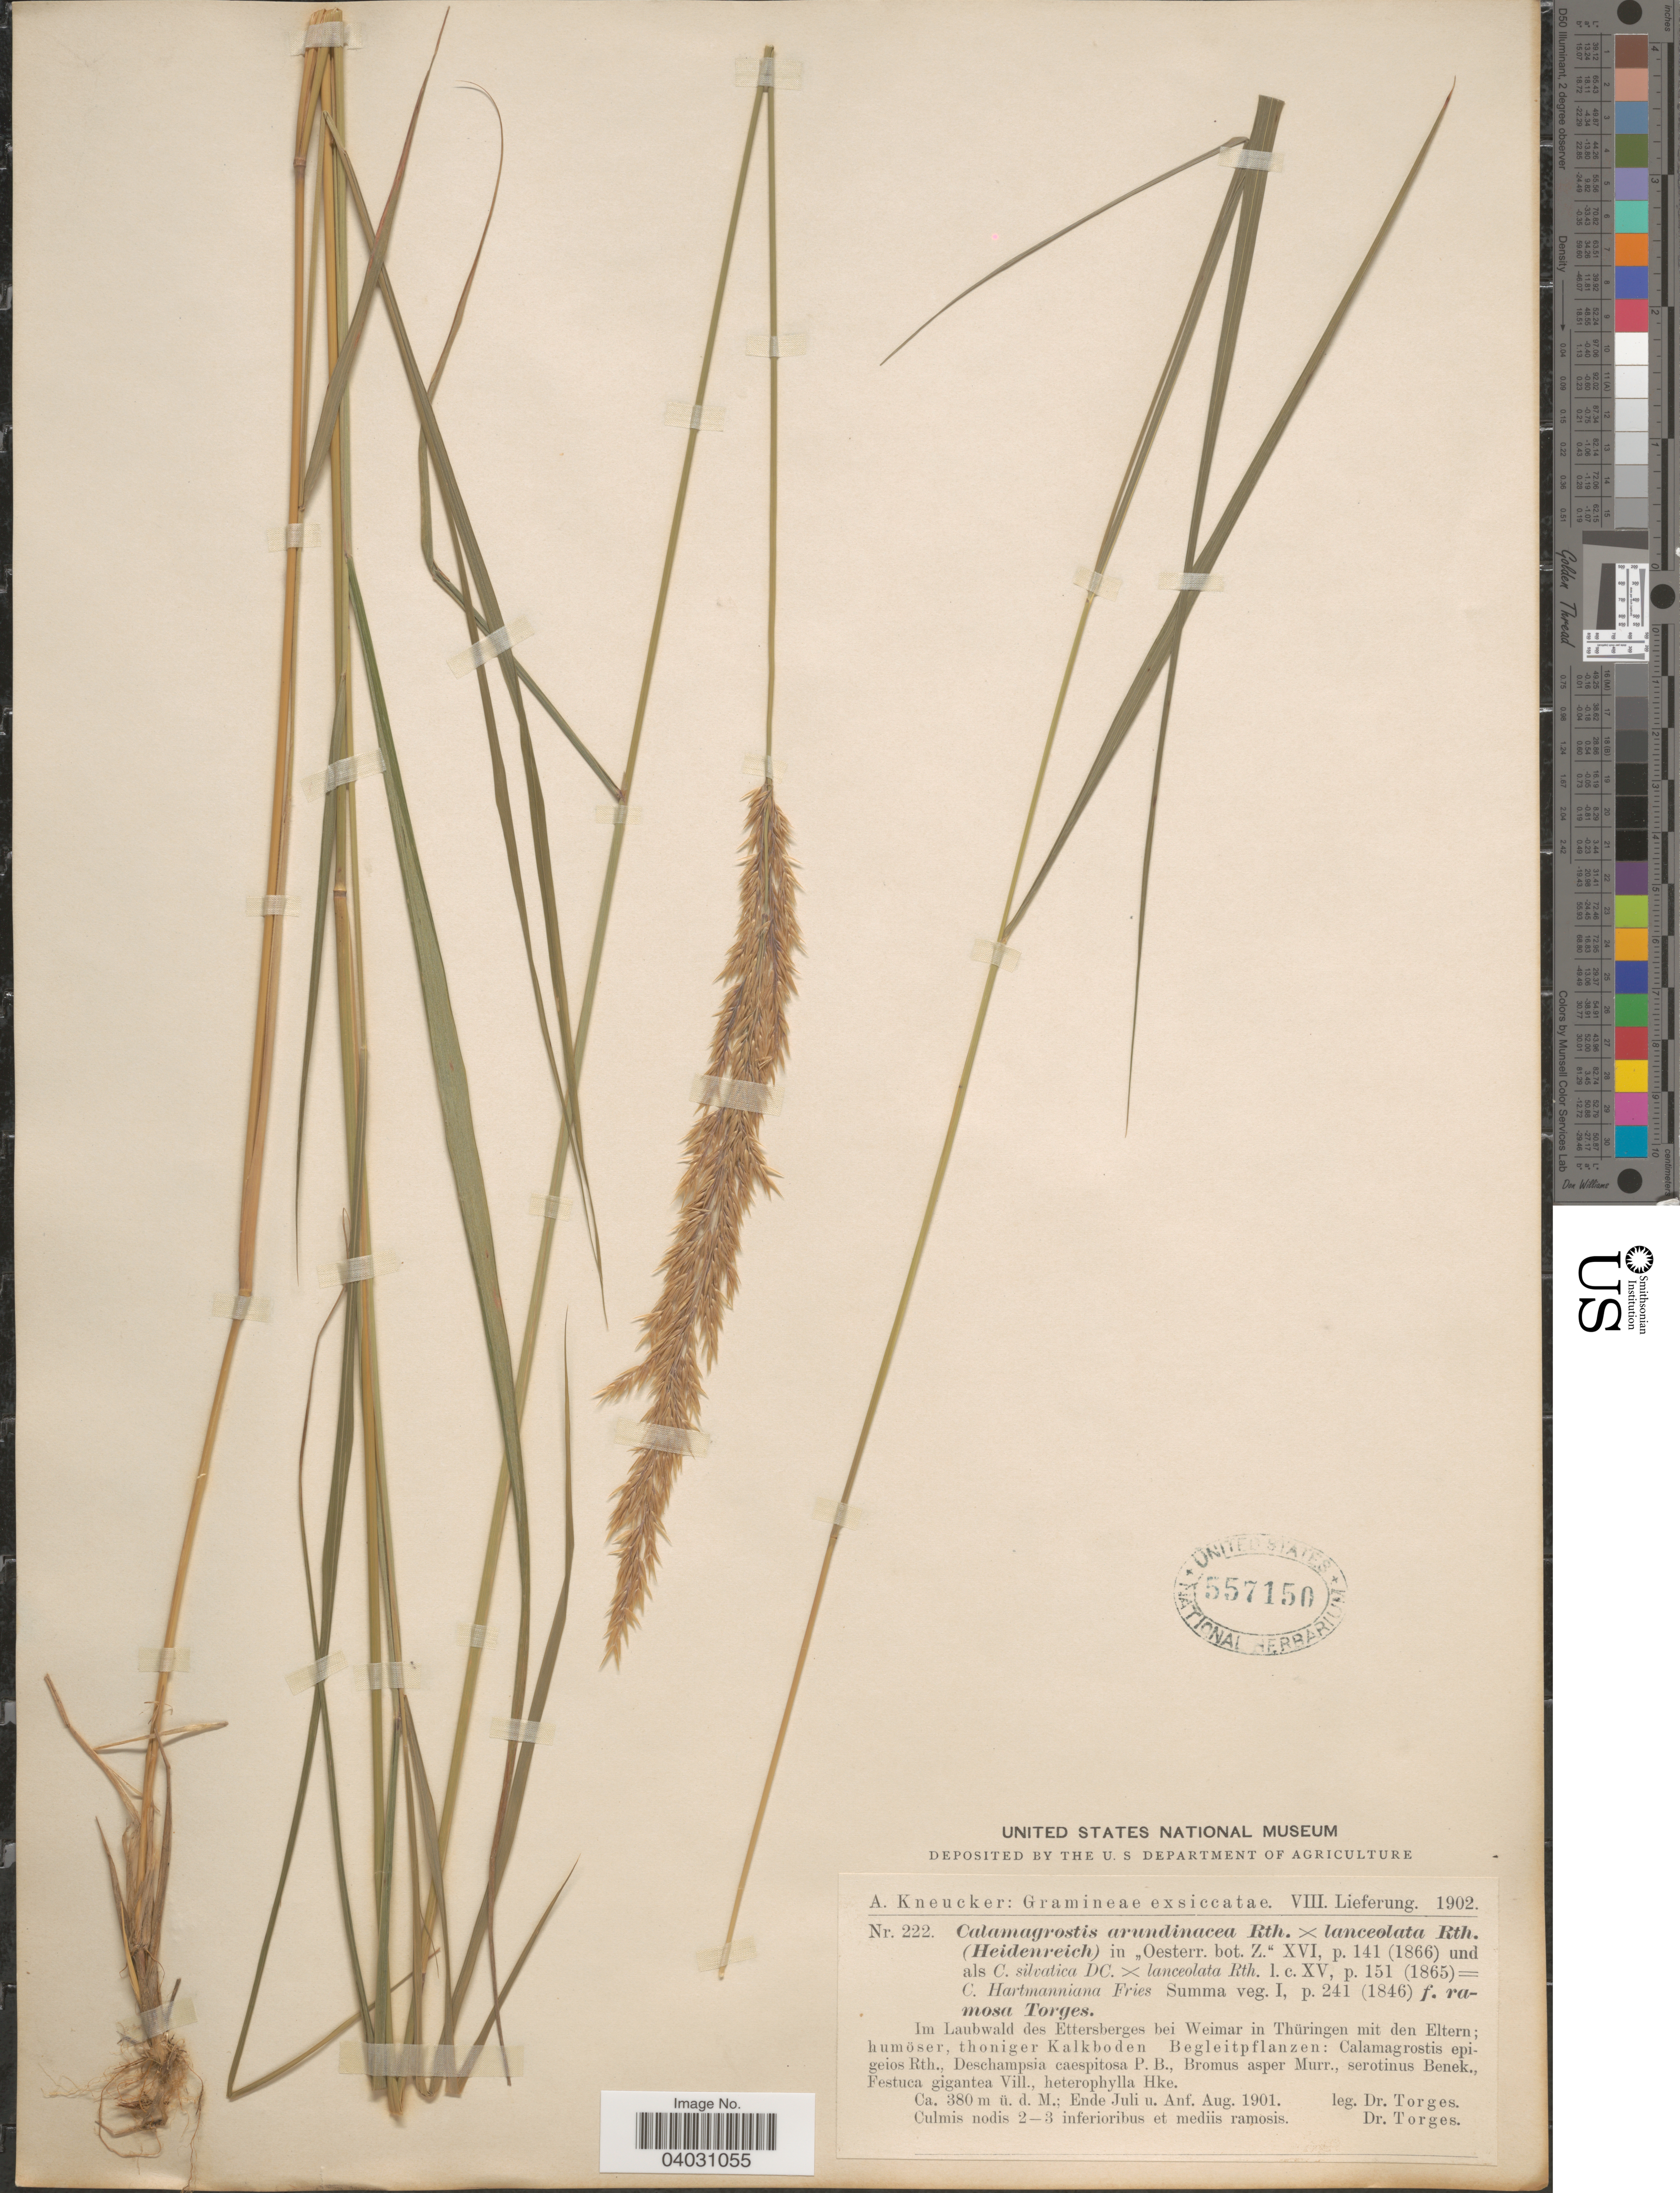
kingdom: Plantae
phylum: Tracheophyta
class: Liliopsida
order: Poales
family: Poaceae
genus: Calamagrostis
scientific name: Calamagrostis arundinacea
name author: (L.) Roth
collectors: Torges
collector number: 222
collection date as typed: Ende Juli u. Anf. Aug. 1901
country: Germany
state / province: Thuringia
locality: Im Laubwald des Ettersberges bei Weimar in Thüringen mit den Eltern; humöser, thoniger Kalkboden.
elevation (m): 380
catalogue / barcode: US 557150